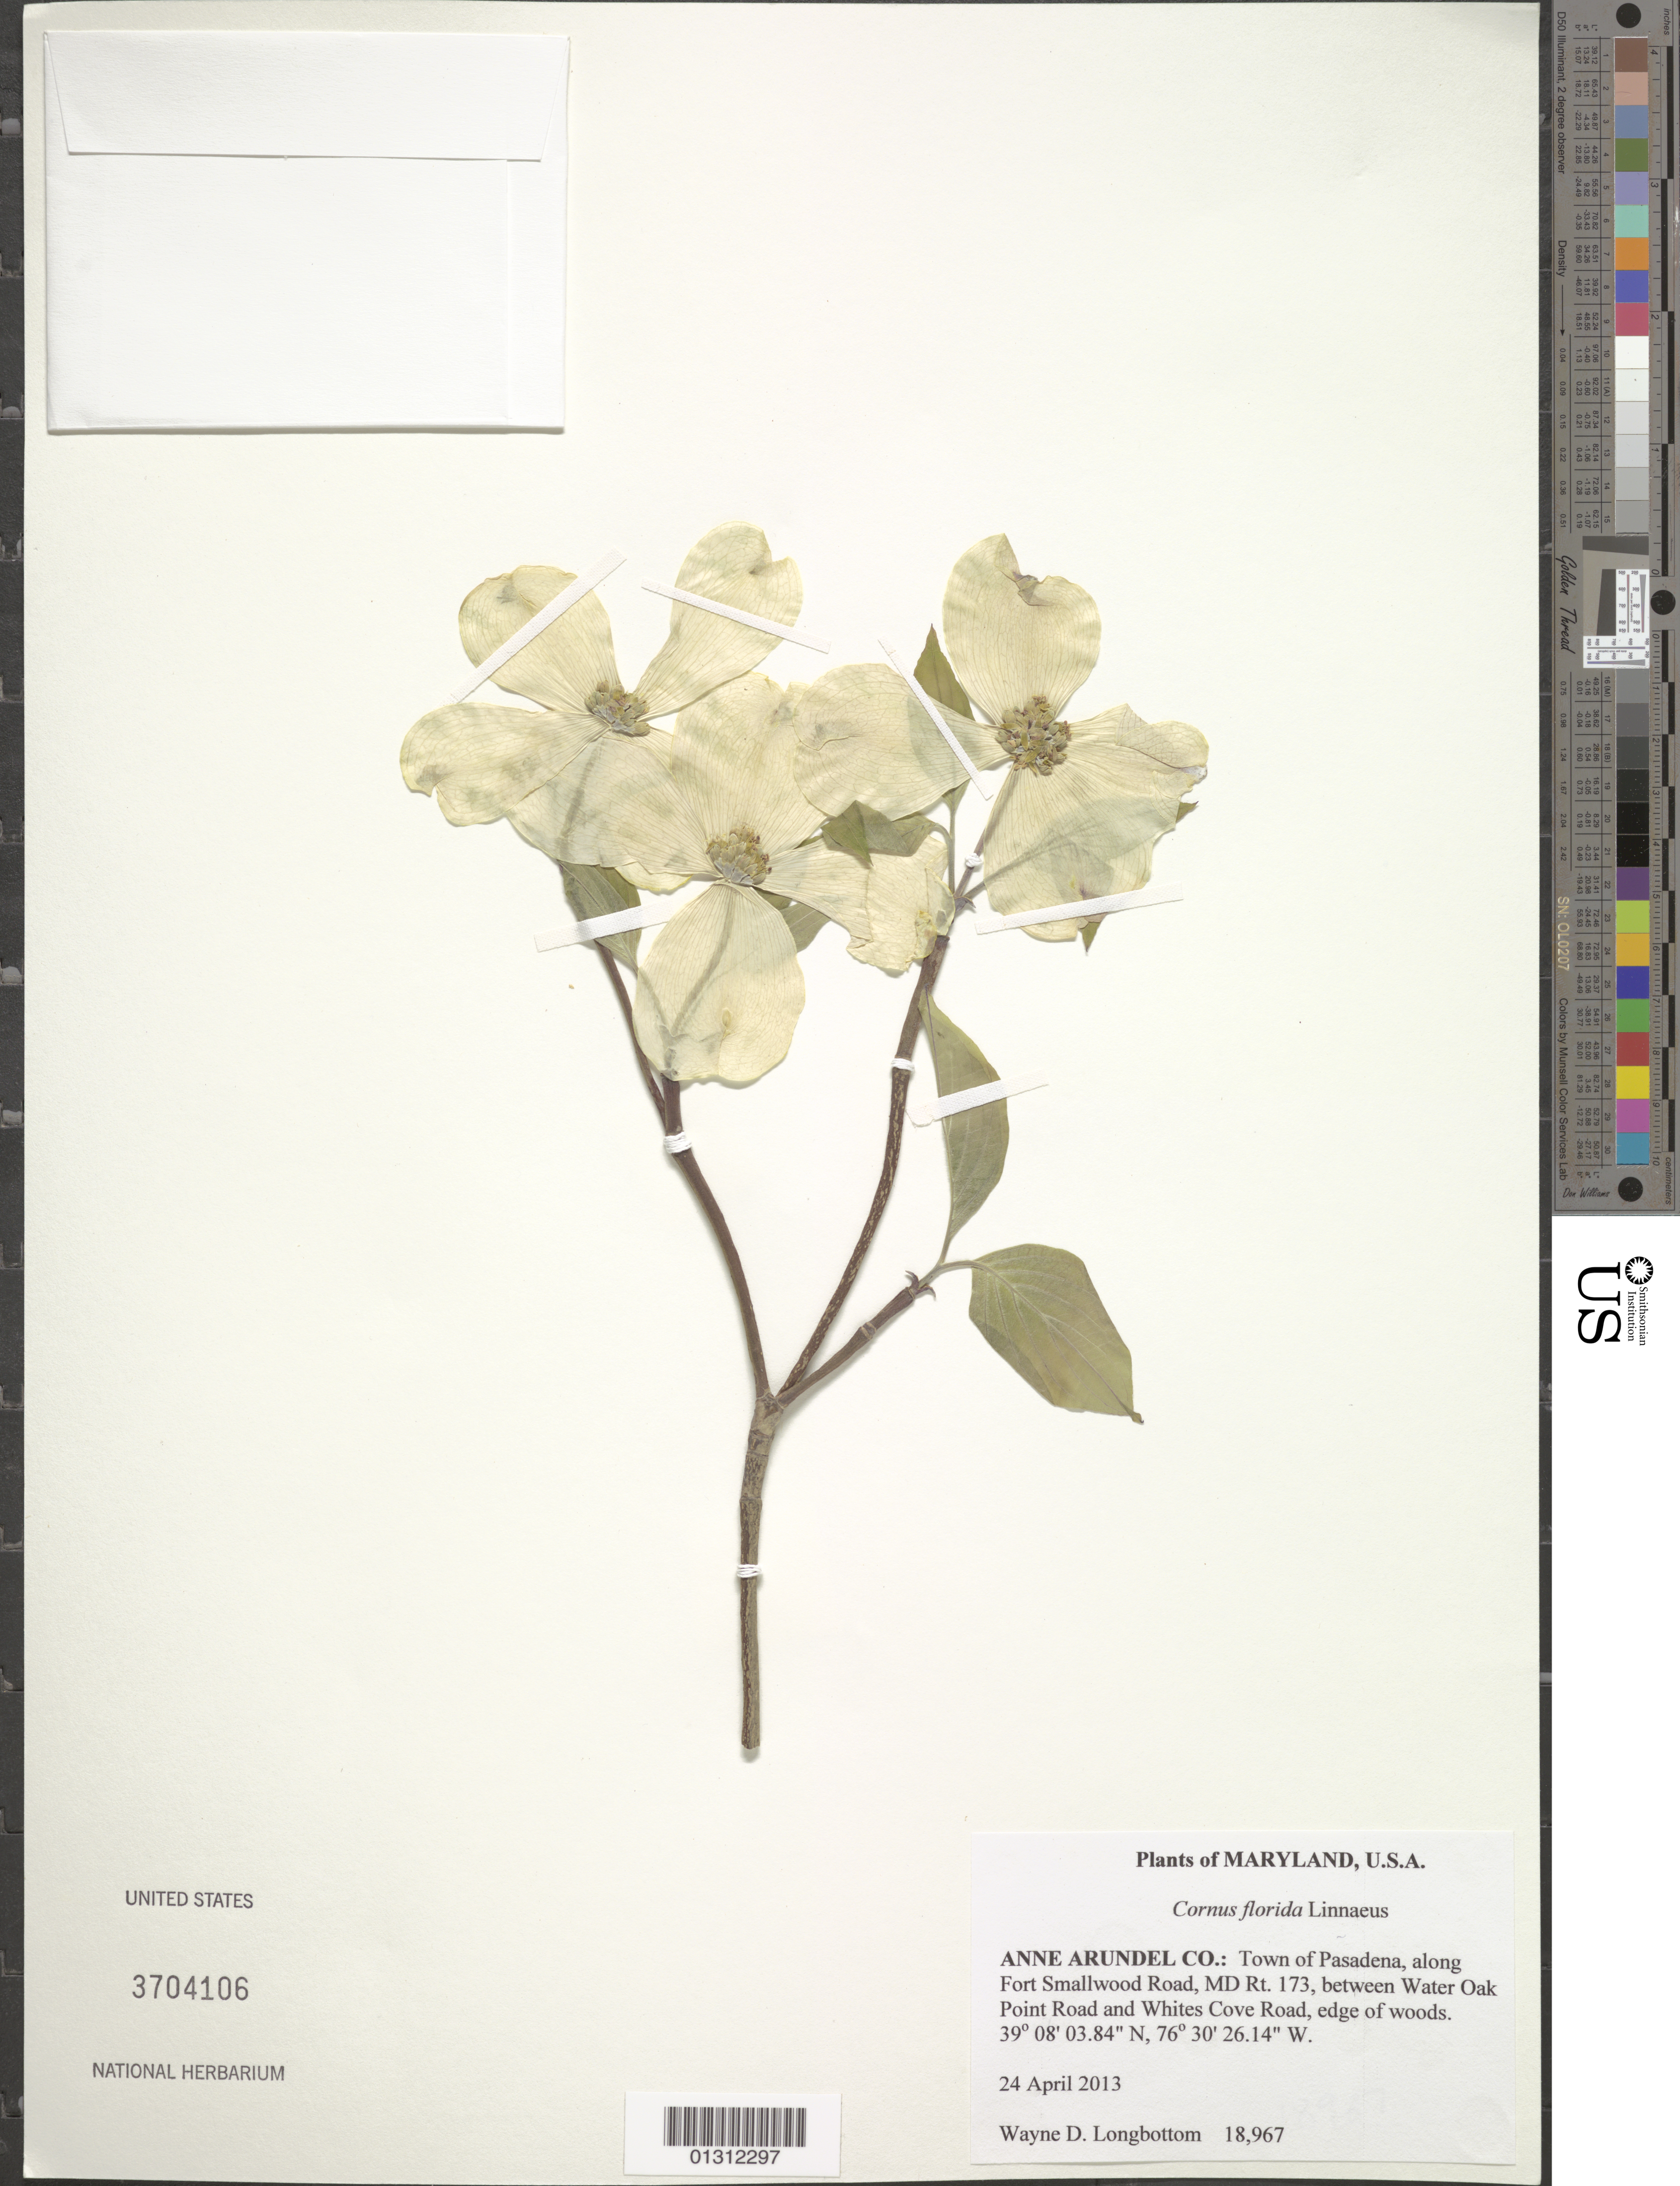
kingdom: Plantae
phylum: Tracheophyta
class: Magnoliopsida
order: Cornales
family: Cornaceae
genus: Cornus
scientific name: Cornus florida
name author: L.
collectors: W. D. Longbottom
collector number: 18967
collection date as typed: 24 April 2013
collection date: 2013-04-24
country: United States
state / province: Maryland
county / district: Anne Arundel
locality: Town of Pasadena, along Fort Smallwood Road, MD Rt. 173, between Water Oak Point Road and Whites Cove Road, edge of woods.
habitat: Edge of woods.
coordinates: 39 08 03.84 N, 76 30 26.14 W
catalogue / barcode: US 3704106